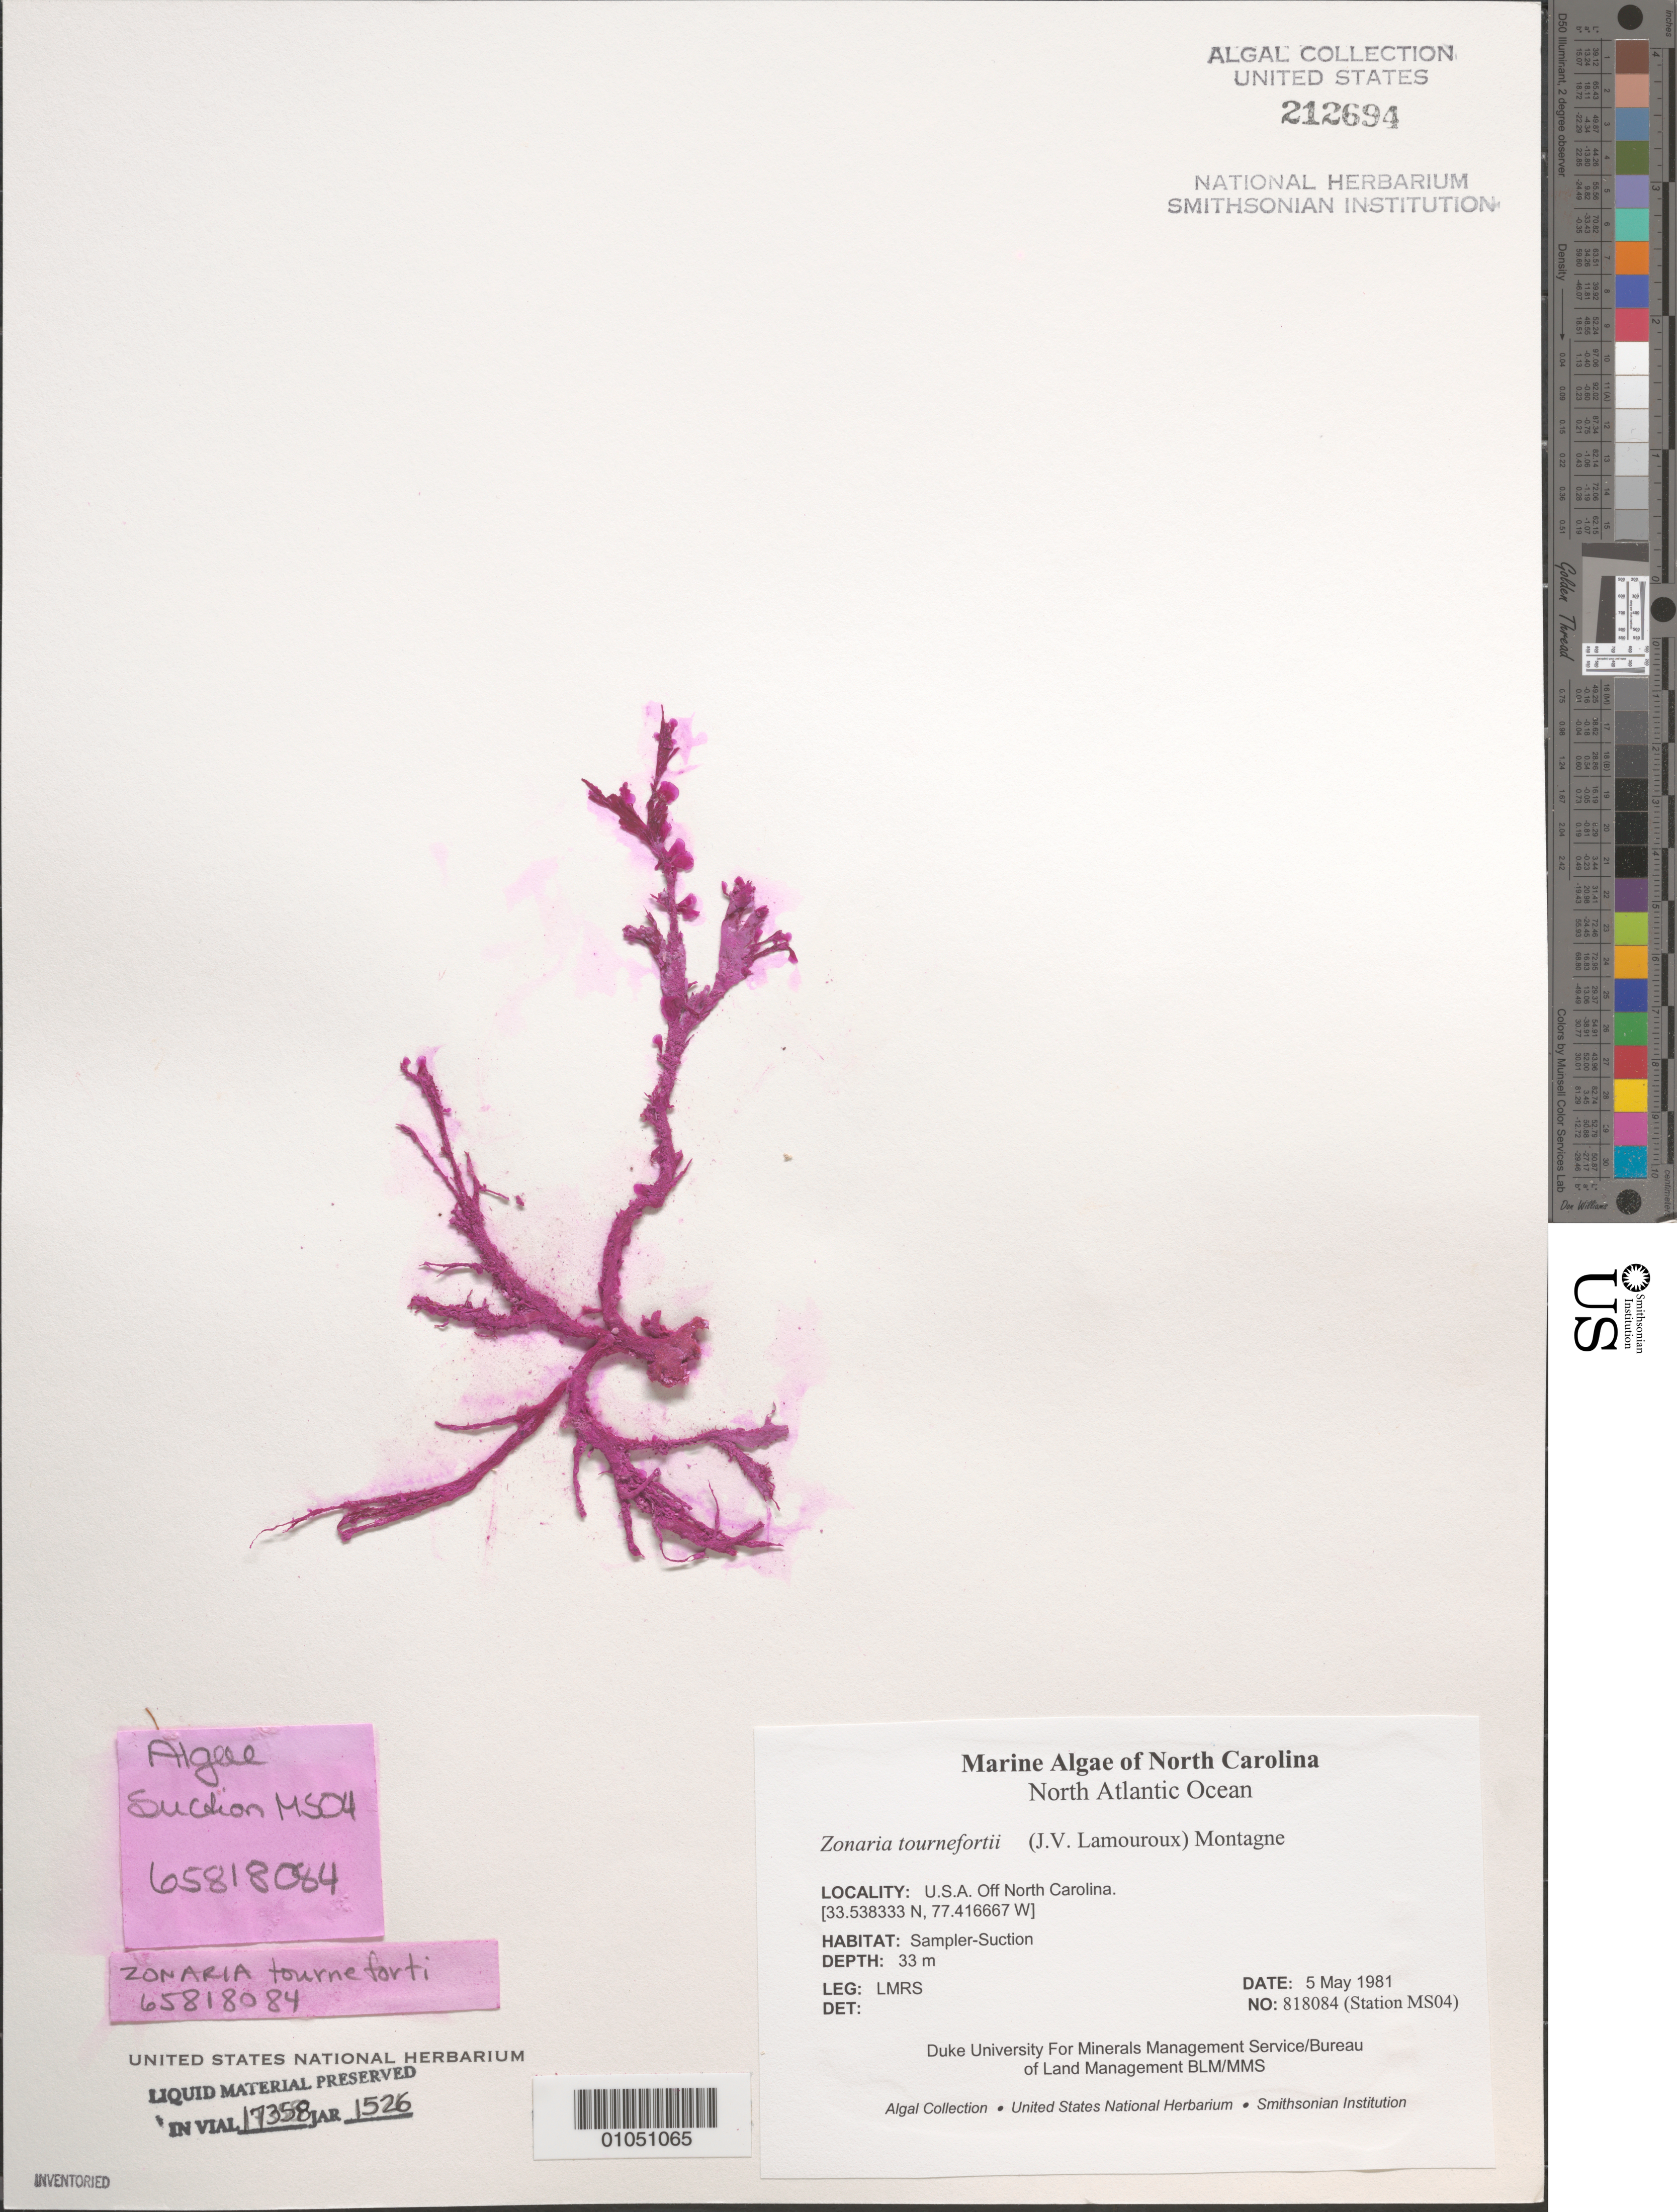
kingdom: Chromista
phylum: Ochrophyta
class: Phaeophyceae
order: Dictyotales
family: Dictyotaceae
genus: Zonaria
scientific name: Zonaria tournefortii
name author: (J.V.Lamouroux) Mont.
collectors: LMRS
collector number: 818084 (Station MS04)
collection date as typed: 05 May 1981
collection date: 1981-05-05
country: United States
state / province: North Carolina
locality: North Atlantic Ocean off North Carolina coast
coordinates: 33.538333 N, 77.416667 W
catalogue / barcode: US 212694